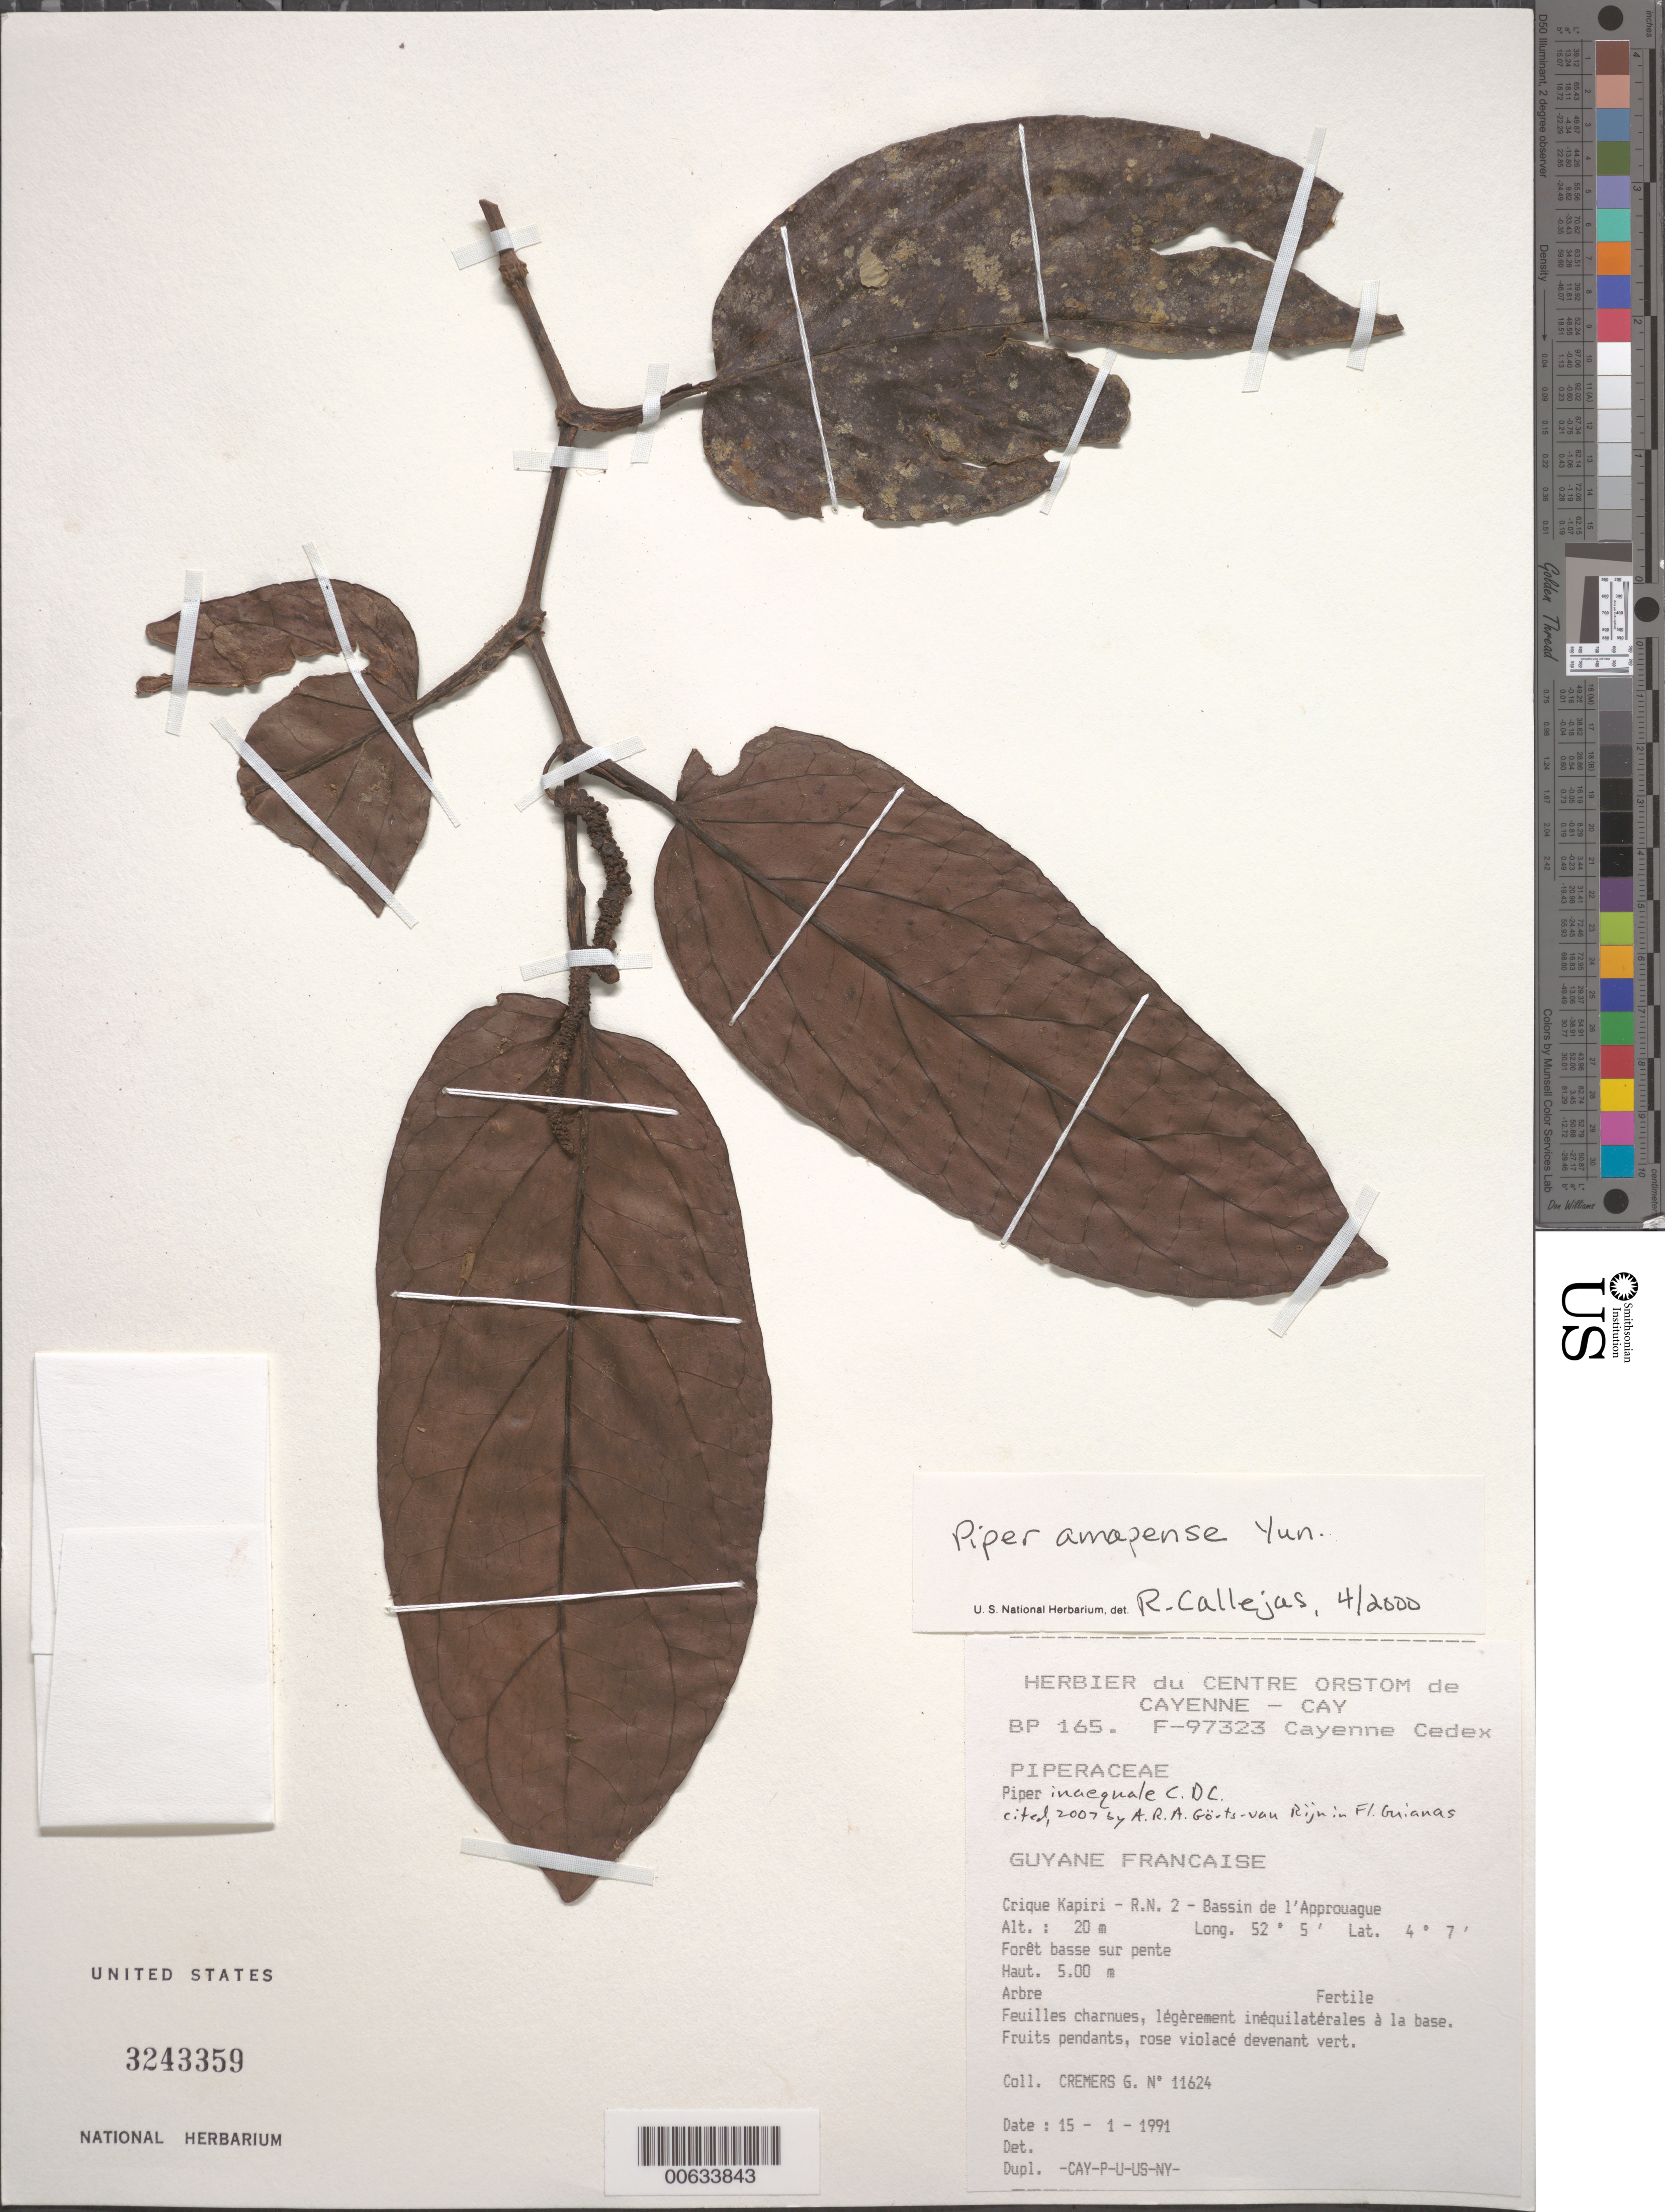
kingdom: Plantae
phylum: Tracheophyta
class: Magnoliopsida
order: Piperales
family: Piperaceae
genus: Piper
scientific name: Piper amapense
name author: Yunck.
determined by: Callejas, Ricardo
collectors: G. Cremers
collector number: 11624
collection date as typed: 15-Jan-91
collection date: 1991-01-15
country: French Guiana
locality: Crique Kapiri, R.N. 2, Bassin de l'Approuague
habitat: Low slope forest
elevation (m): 20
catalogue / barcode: US 3243359